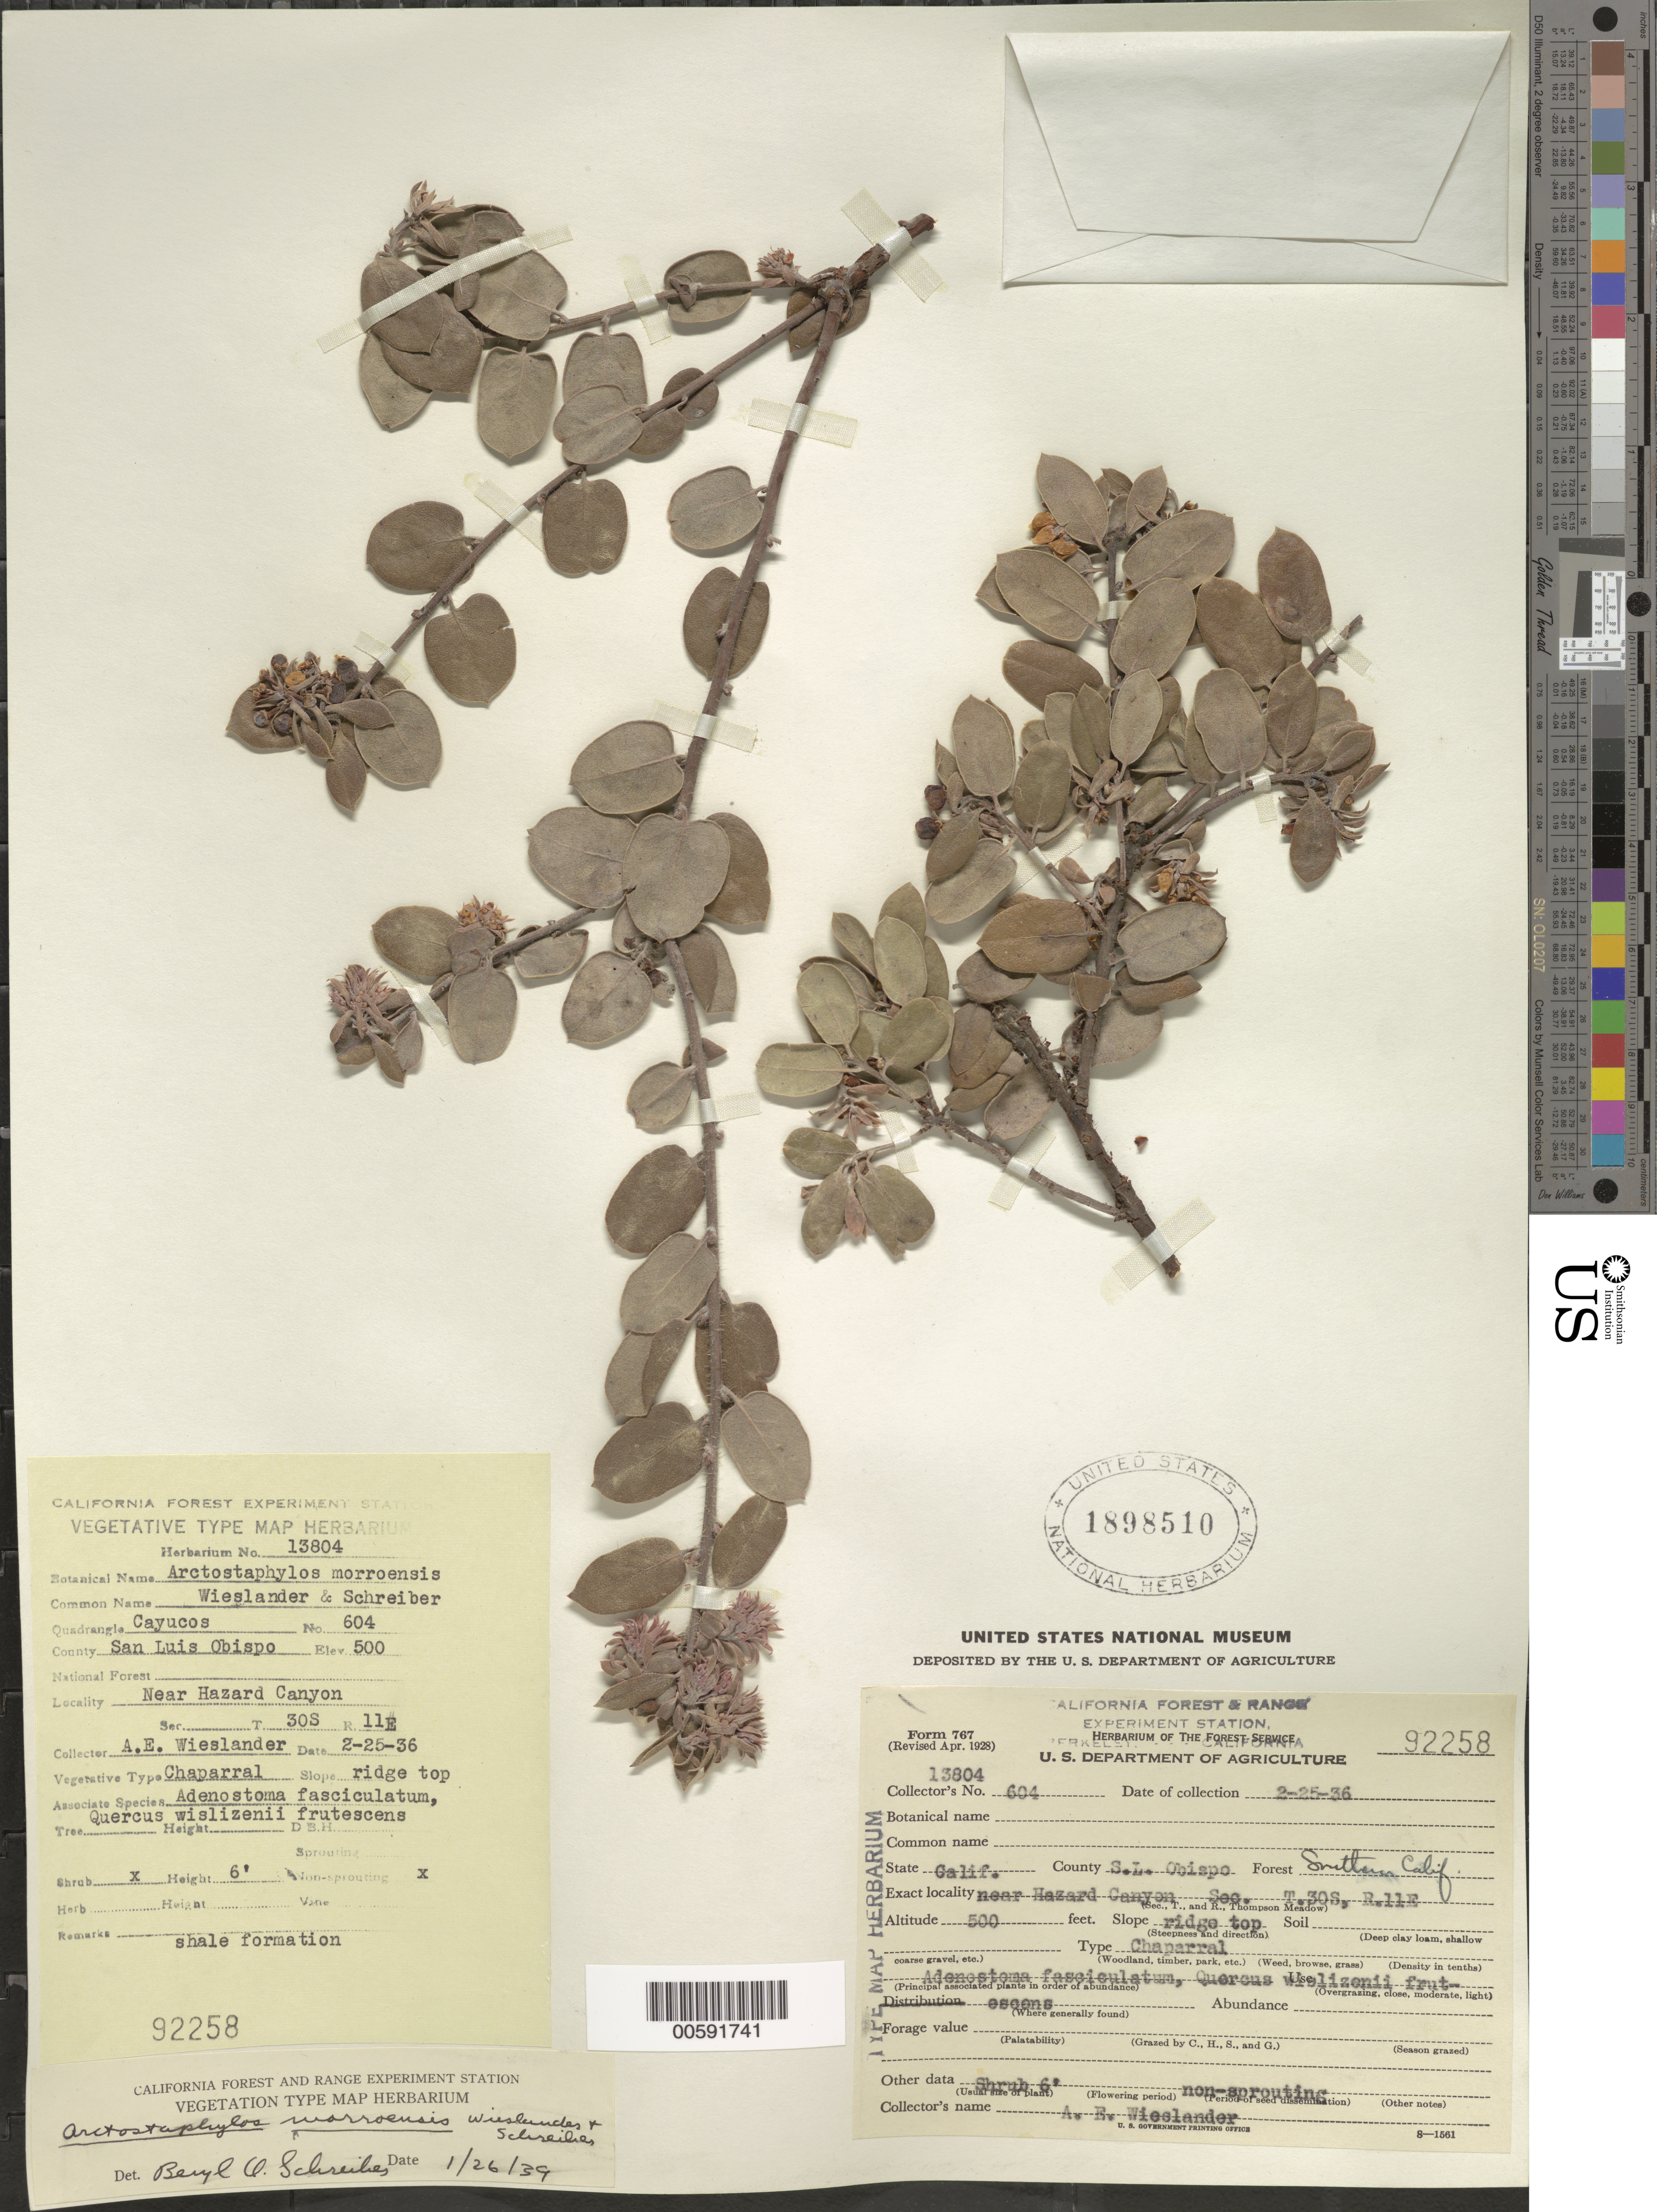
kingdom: Plantae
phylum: Tracheophyta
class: Magnoliopsida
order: Ericales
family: Ericaceae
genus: Arctostaphylos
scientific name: Arctostaphylos morroensis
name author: Wiesl. & B. Schreiber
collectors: A. E. Wieslander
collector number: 604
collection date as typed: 25 Feb 1936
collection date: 1936-02-25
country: United States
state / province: California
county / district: San Luis Obispo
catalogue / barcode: US 1898510